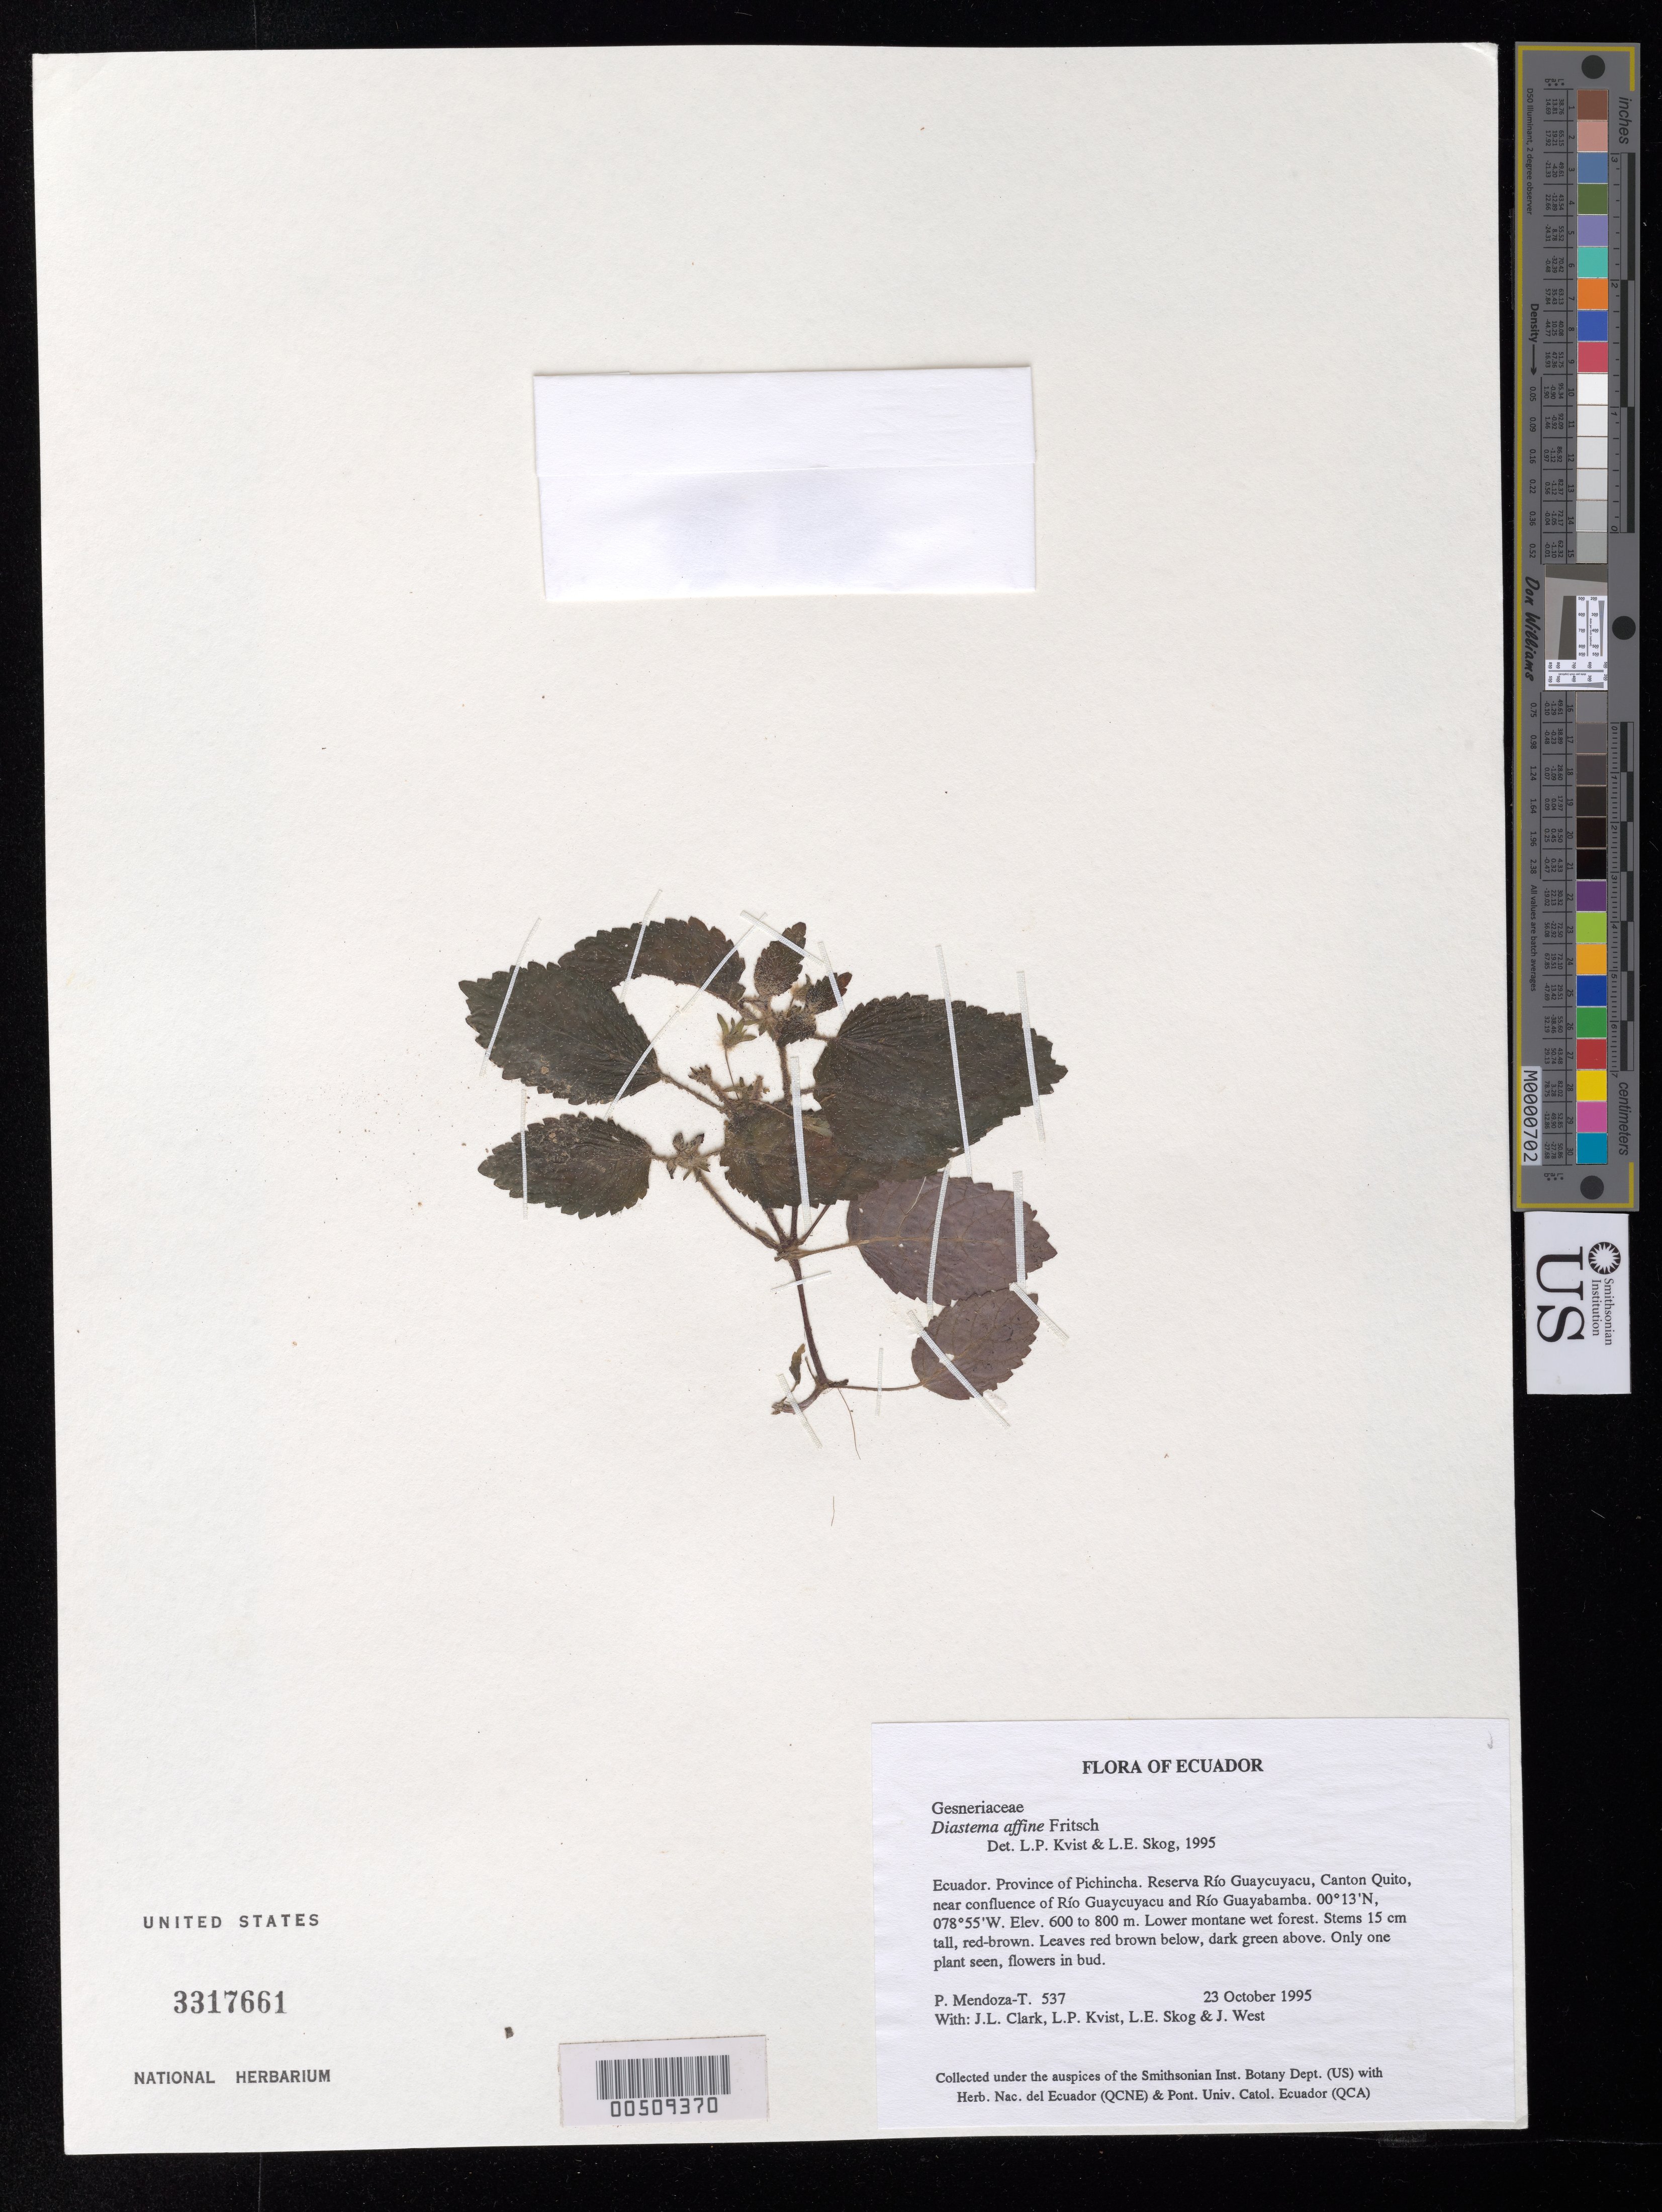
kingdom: Plantae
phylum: Tracheophyta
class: Magnoliopsida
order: Lamiales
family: Gesneriaceae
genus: Diastema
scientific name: Diastema affine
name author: Fritsch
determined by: Skog, Laurence E.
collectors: P. Mendoza-T., J. L. Clark, L. P. Kvist, L. E. Skog & J. West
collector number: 537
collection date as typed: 23 Oct 1995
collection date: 1995-10-23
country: Ecuador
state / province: Pichincha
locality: Reserva Río Guaycuyacu, Canton Quito, near confluence of Río Guaycuyacu and Río Guayabamba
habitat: Lower montane wet forest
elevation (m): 600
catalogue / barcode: US 3317661